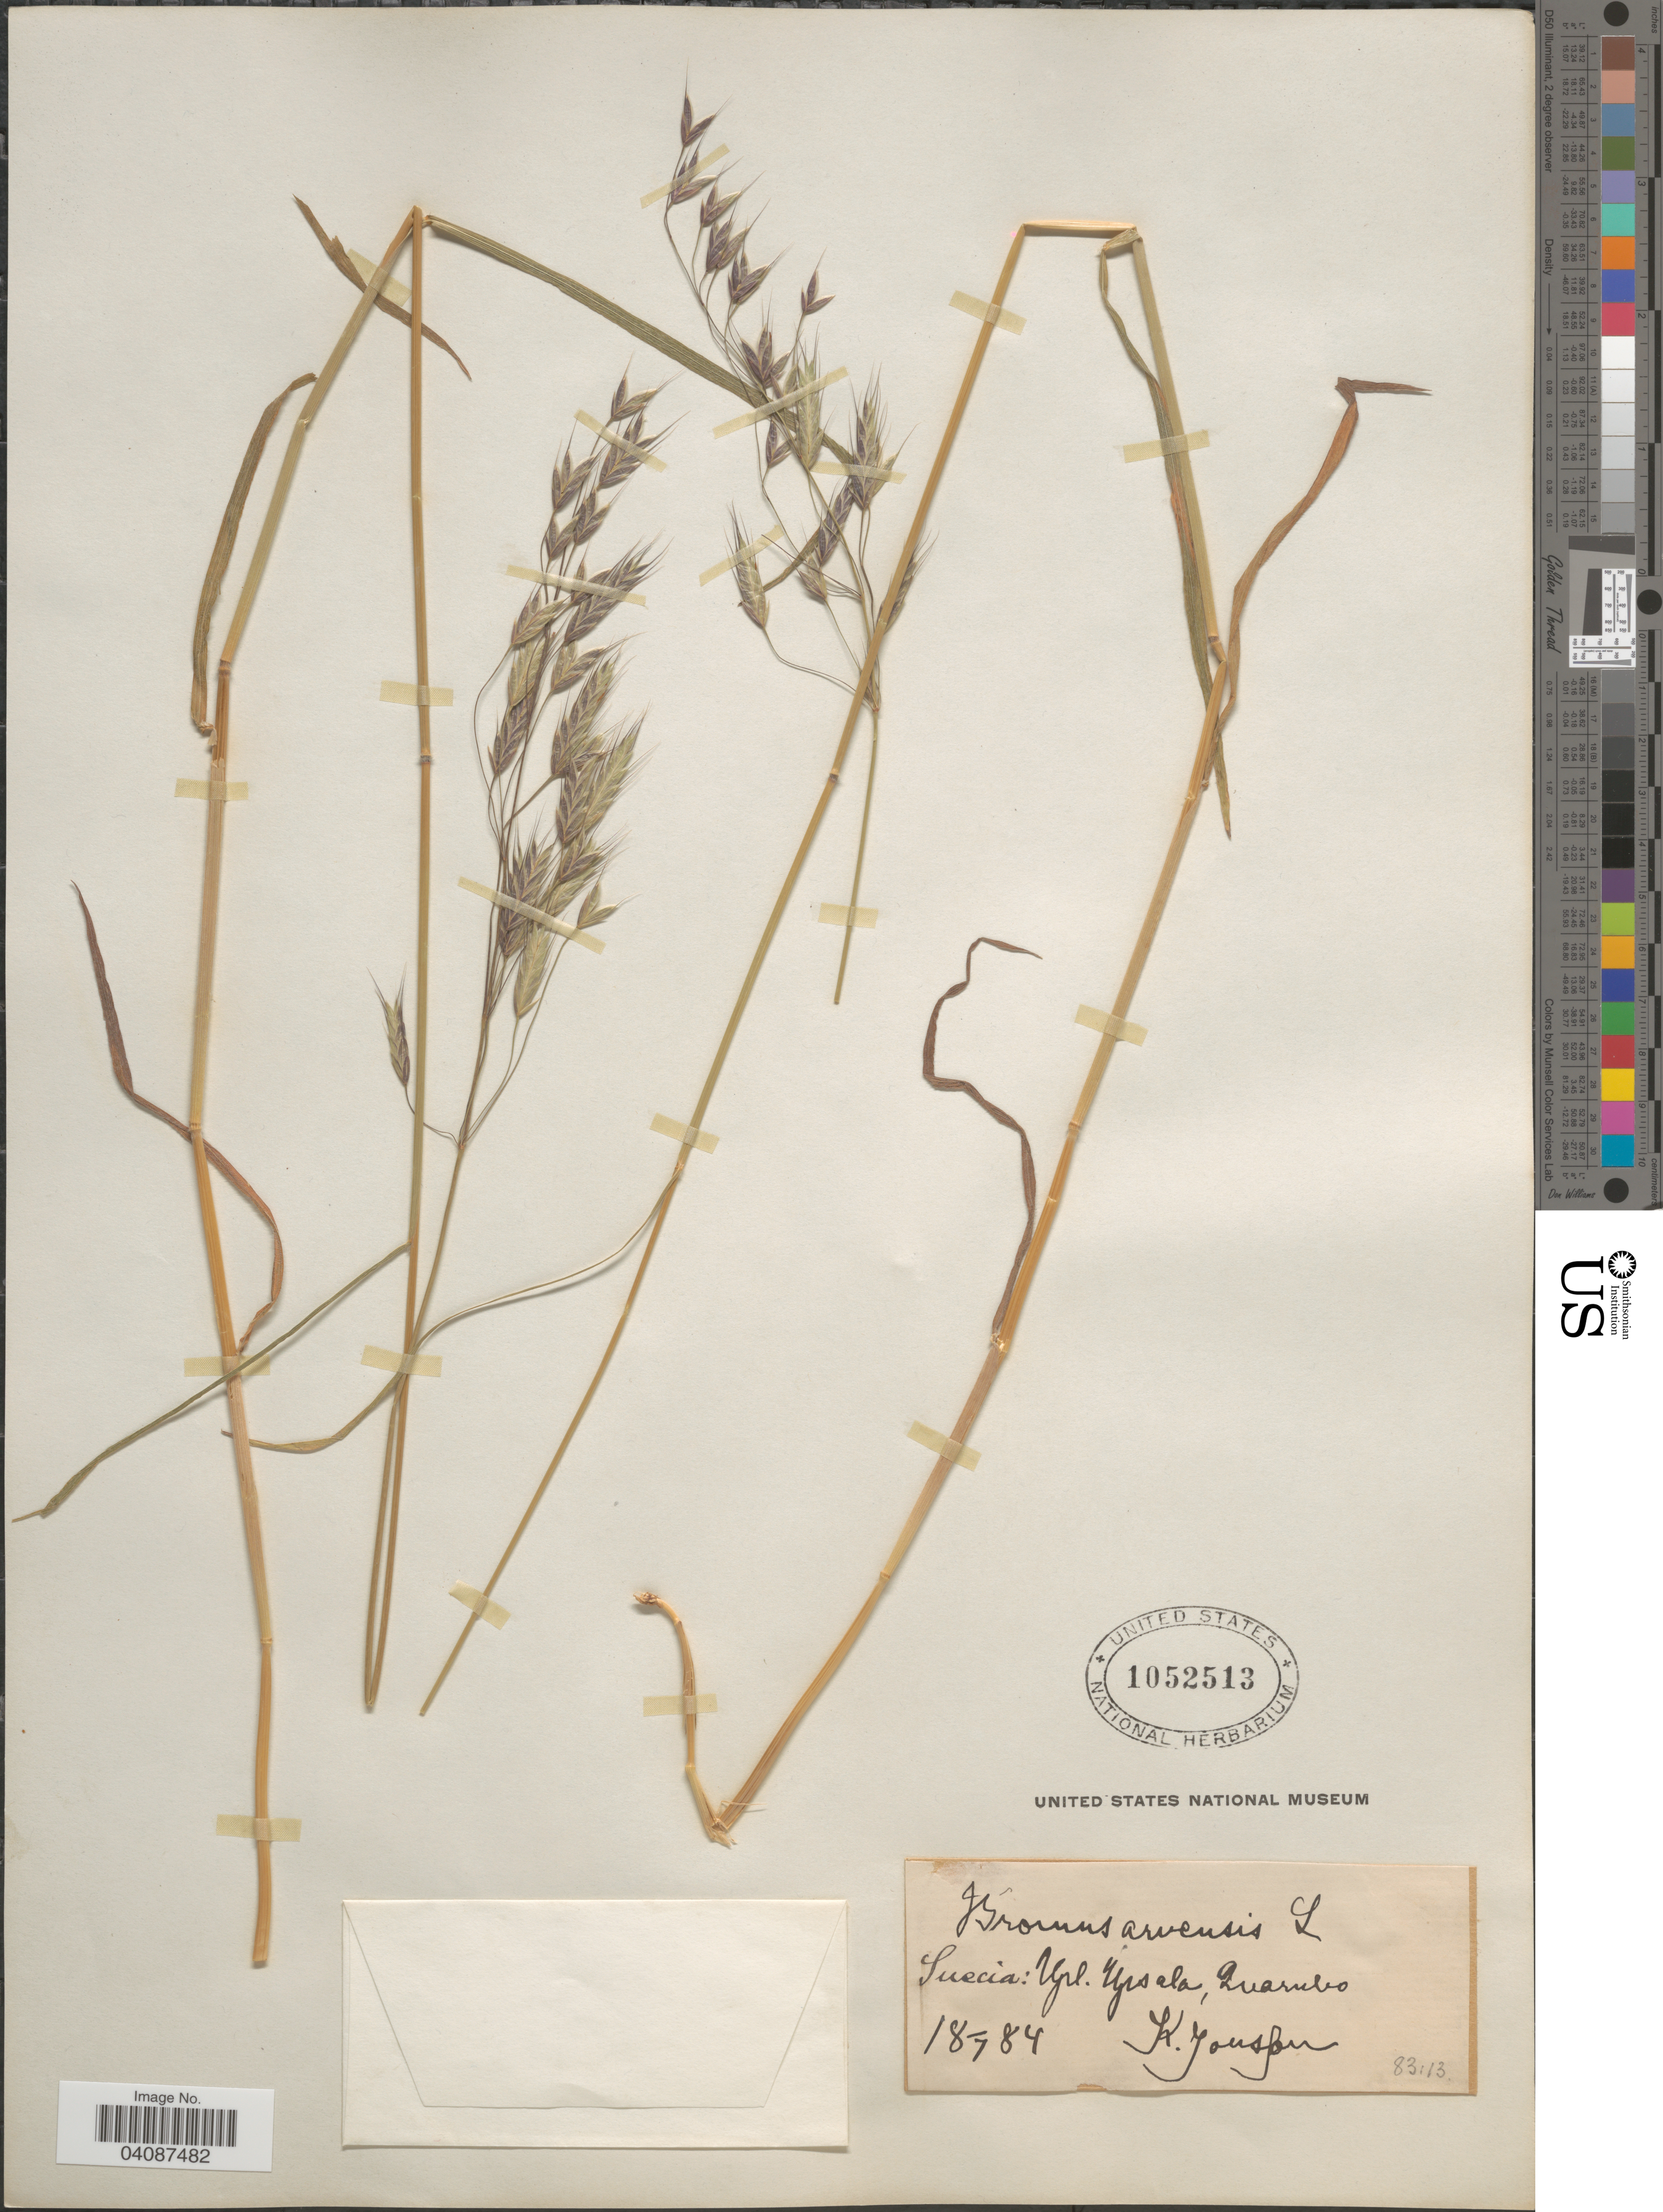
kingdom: Plantae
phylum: Tracheophyta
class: Liliopsida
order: Poales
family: Poaceae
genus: Bromus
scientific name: Bromus arvensis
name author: L.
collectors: K. Jonsson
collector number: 83113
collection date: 1884-07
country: Sweden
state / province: Uppsala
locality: Suecia: Upl. Upsala, Quarubo.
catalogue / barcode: US 1052513